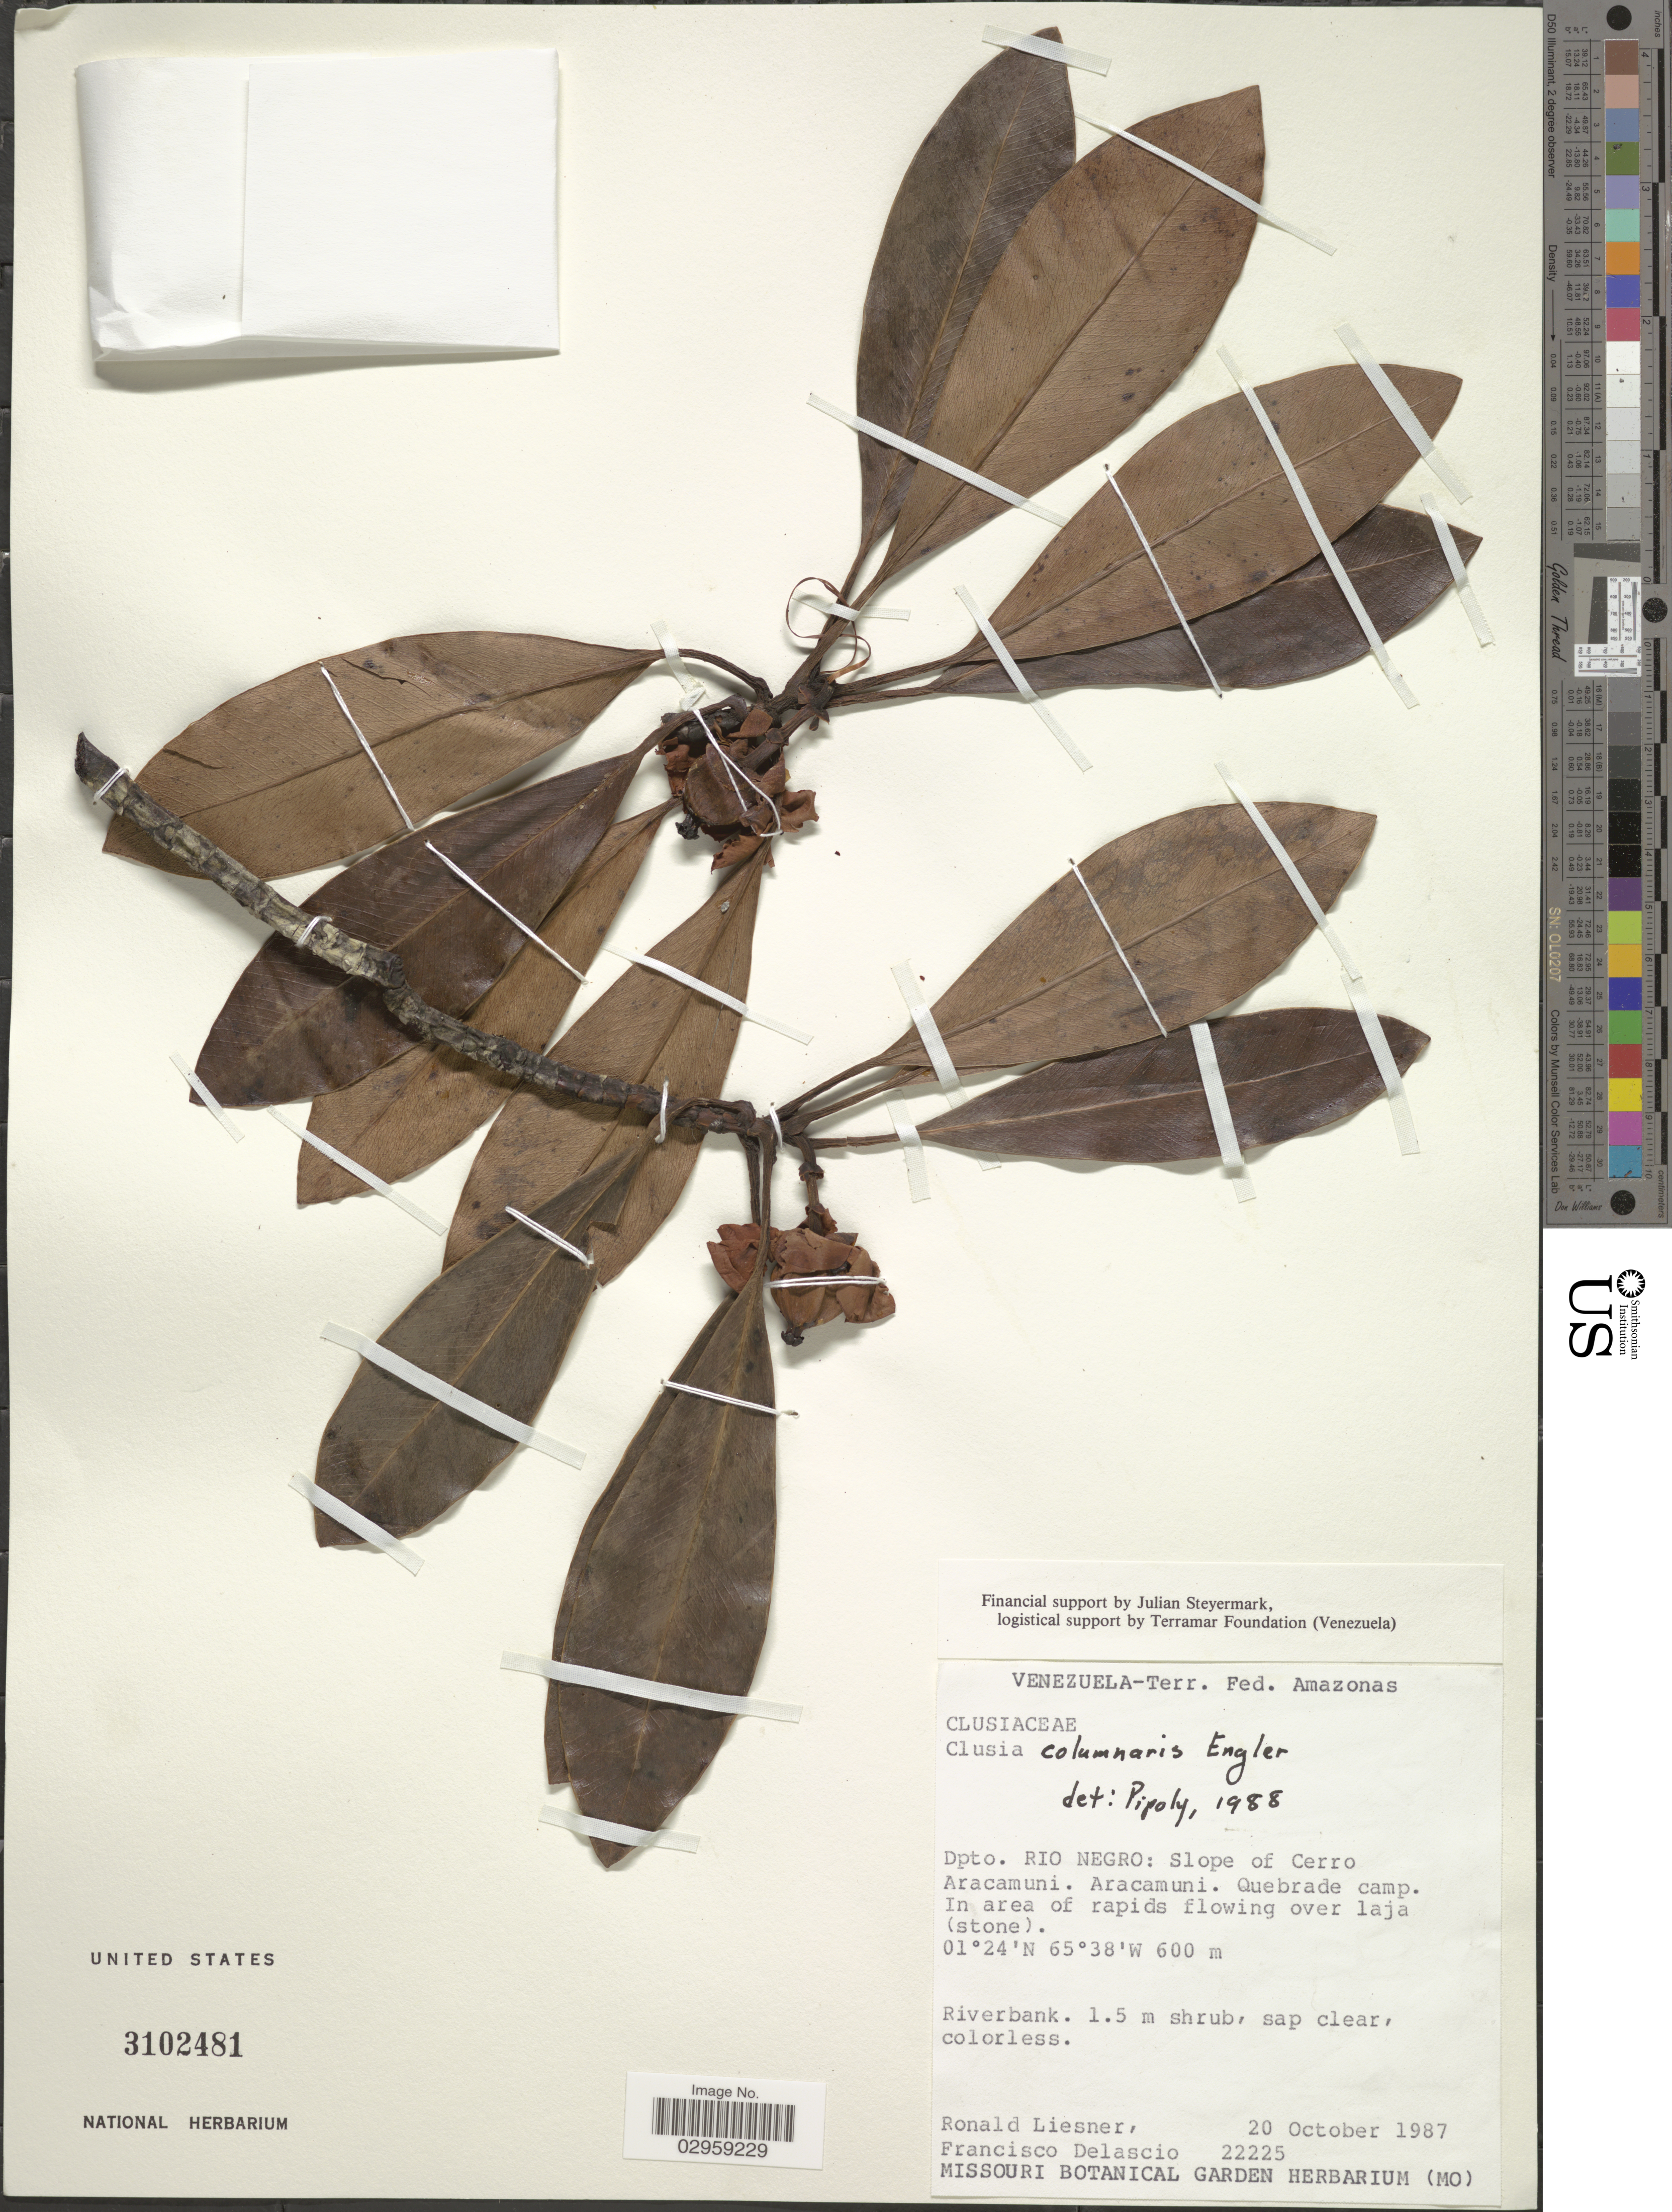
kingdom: Plantae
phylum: Tracheophyta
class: Magnoliopsida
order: Malpighiales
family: Clusiaceae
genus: Clusia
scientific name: Clusia columnaris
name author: Engl.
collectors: R. L. Liesner & F. Delascio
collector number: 22225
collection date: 1987-10-20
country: Venezuela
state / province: Amazonas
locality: Terr. Fed. Amazonas. Dpto. Rio Negro: Slope of Cerro Aracamuni. Aracamuni. Quebrada camp. In area of rapids flowing over laja (stone).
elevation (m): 600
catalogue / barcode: US 3102481